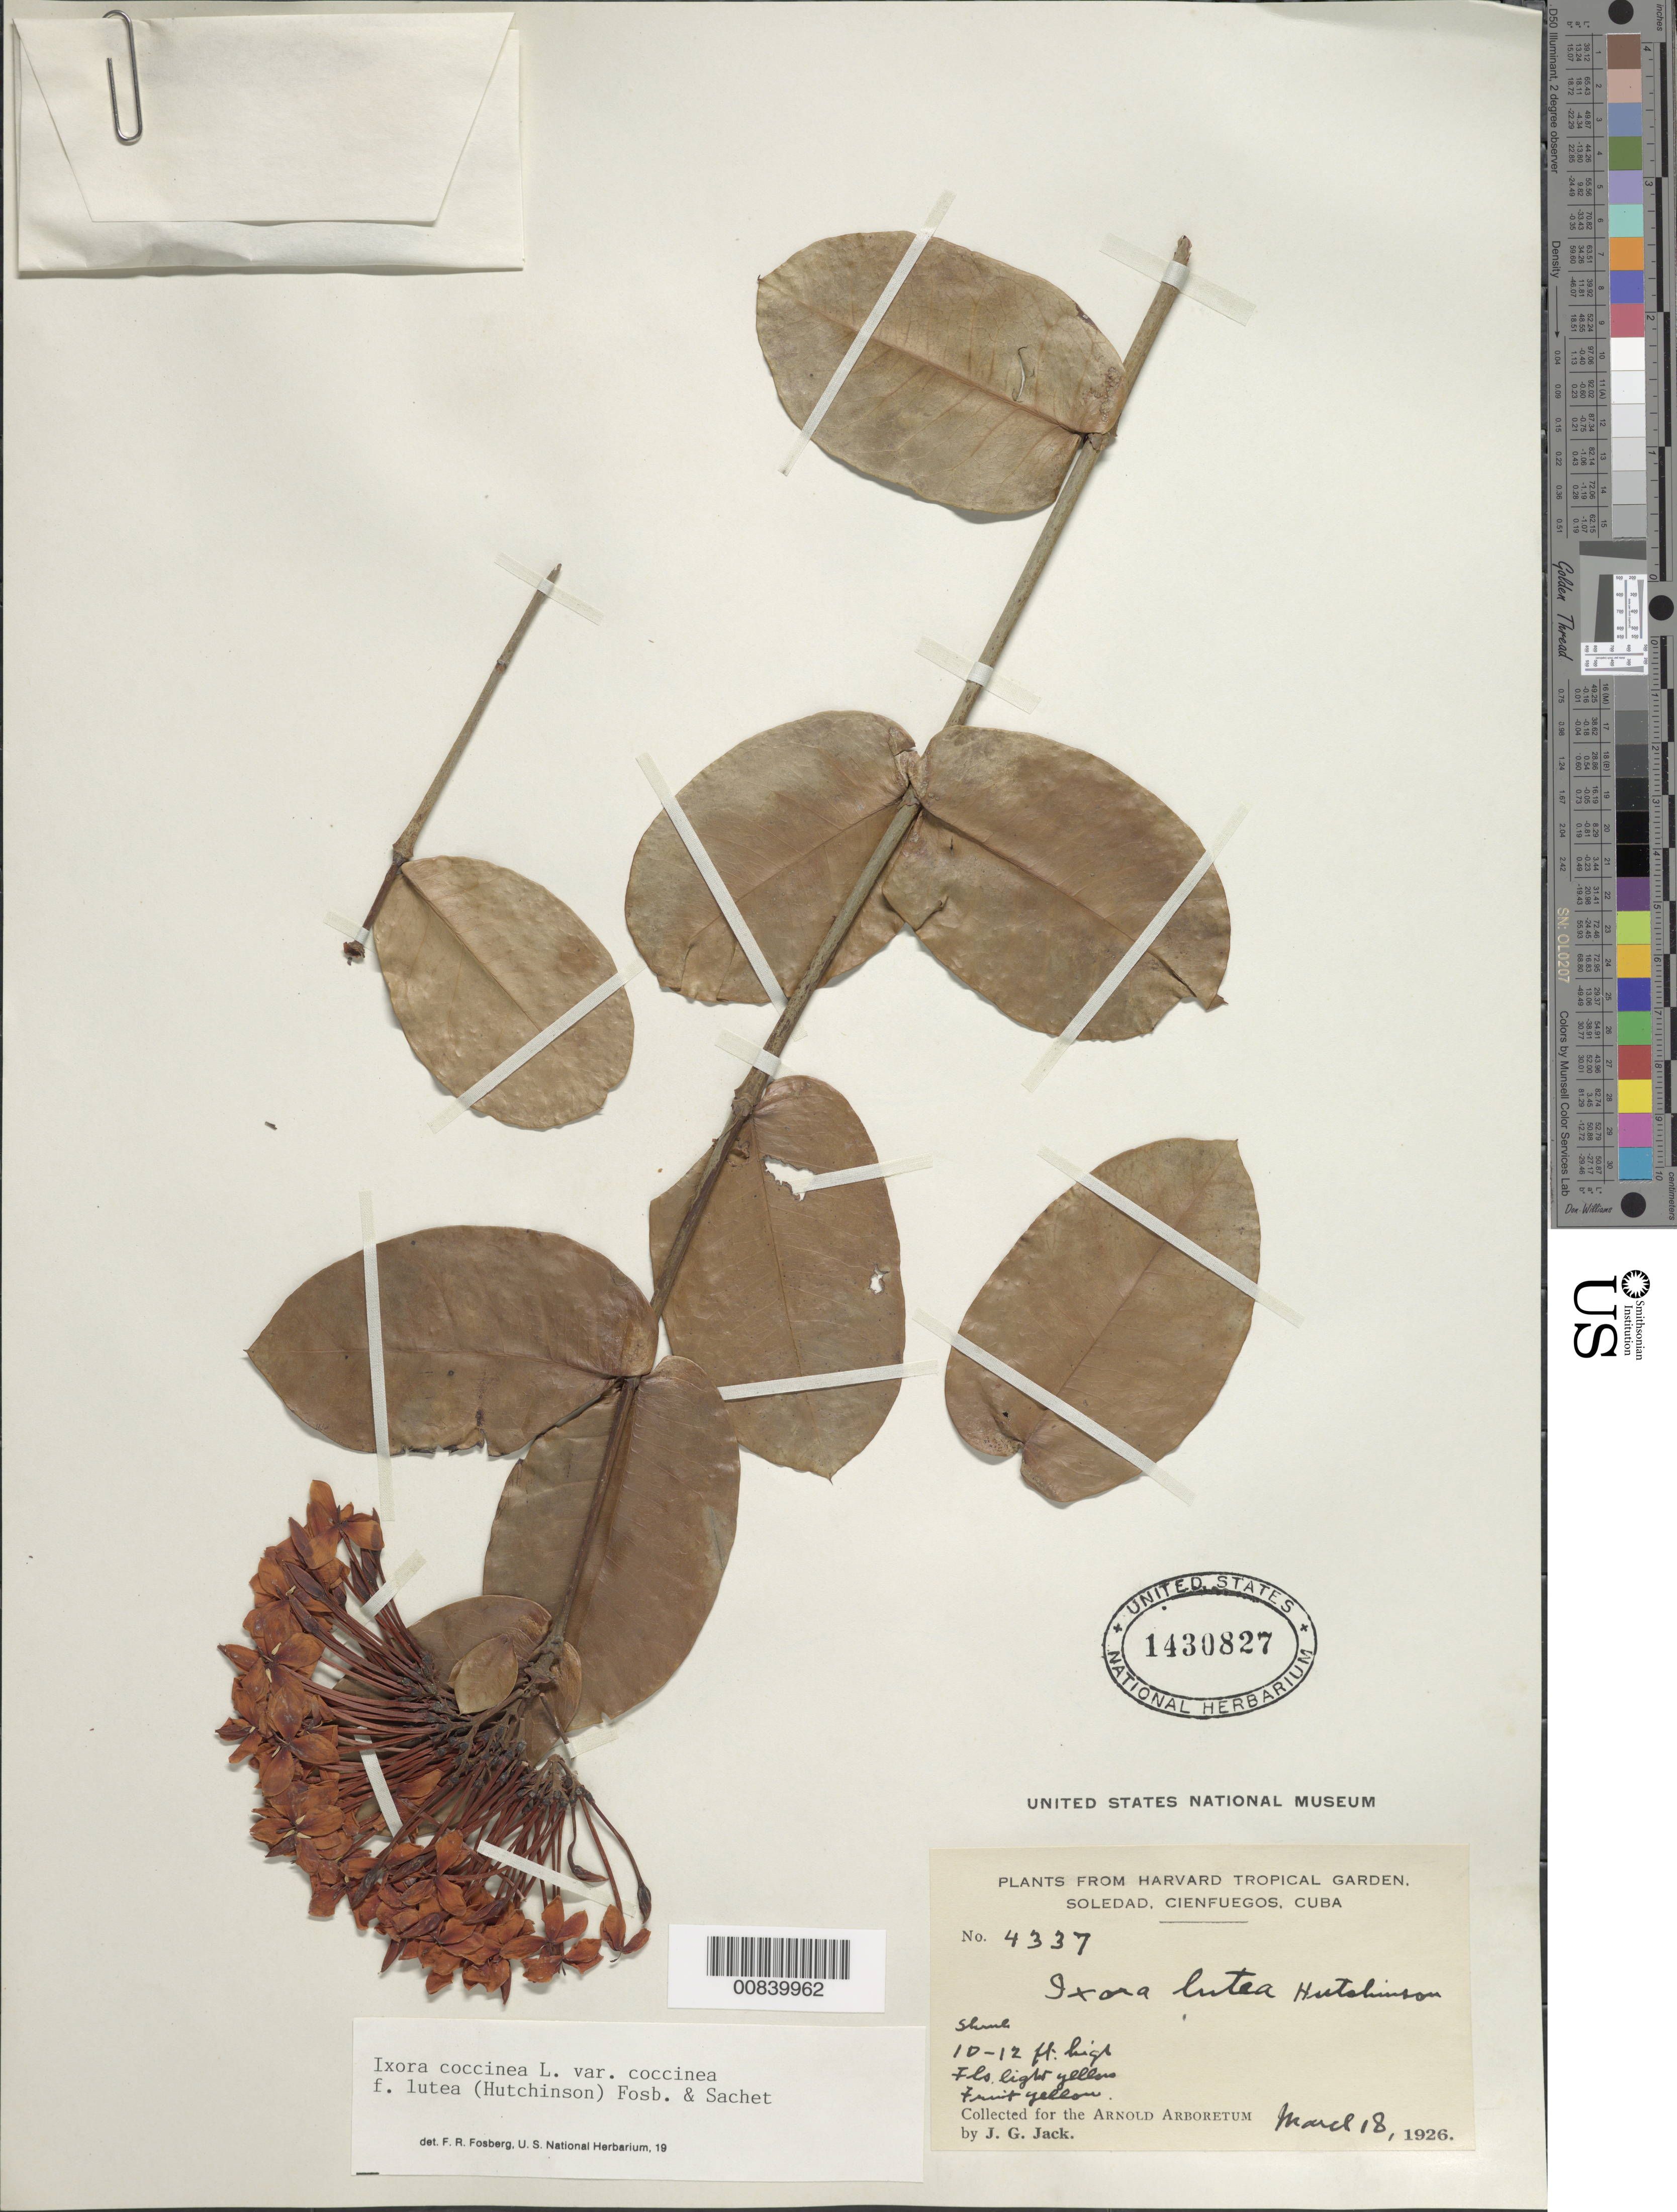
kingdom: Plantae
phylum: Tracheophyta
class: Magnoliopsida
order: Gentianales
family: Rubiaceae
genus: Ixora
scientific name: Ixora coccinea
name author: L.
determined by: Fosberg, F. R.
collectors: J. G. Jack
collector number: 4337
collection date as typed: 18 Mar 1926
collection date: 1926-03-18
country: Cuba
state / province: Cienfuegos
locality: Soledad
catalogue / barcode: US 1430827